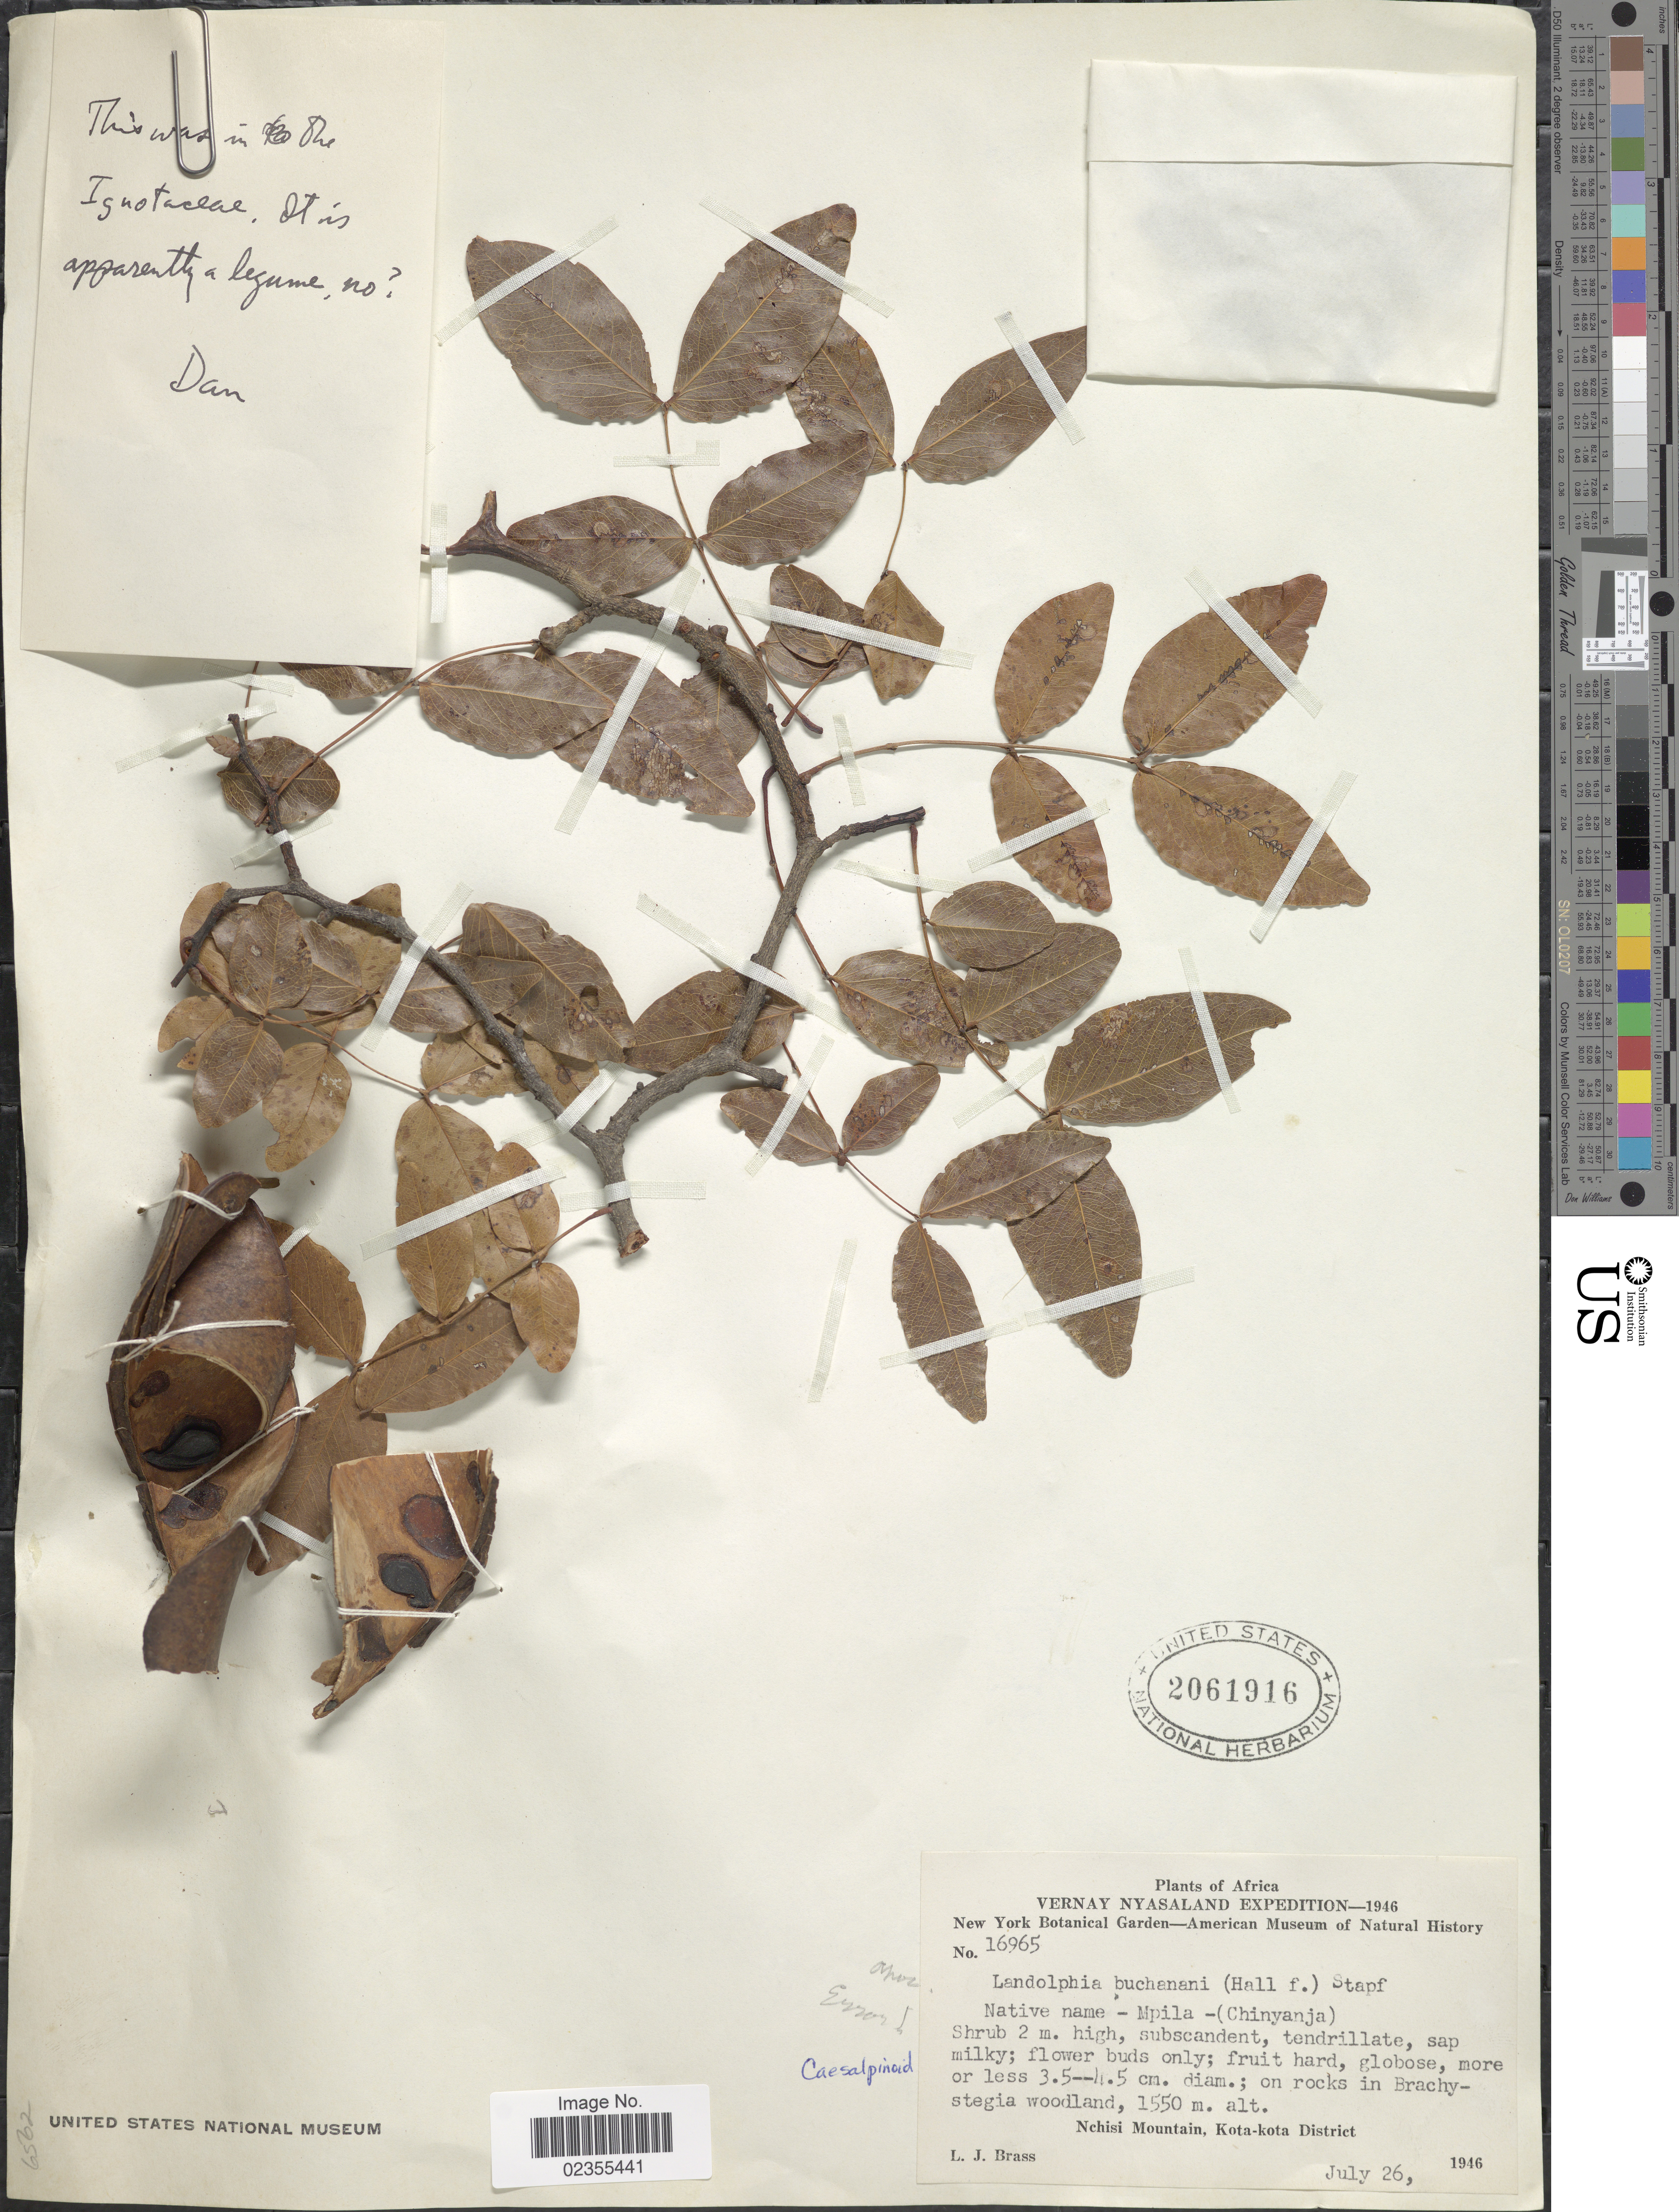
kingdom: Plantae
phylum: Tracheophyta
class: Magnoliopsida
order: Fabales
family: Fabaceae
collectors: L. J. Brass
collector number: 16965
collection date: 1946-07-26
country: Malawi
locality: Vernay Nyasaland, Nchisi Mountain, Kota-kota District; on rocks in Brachystegia woodland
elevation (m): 1550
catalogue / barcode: US 2061916